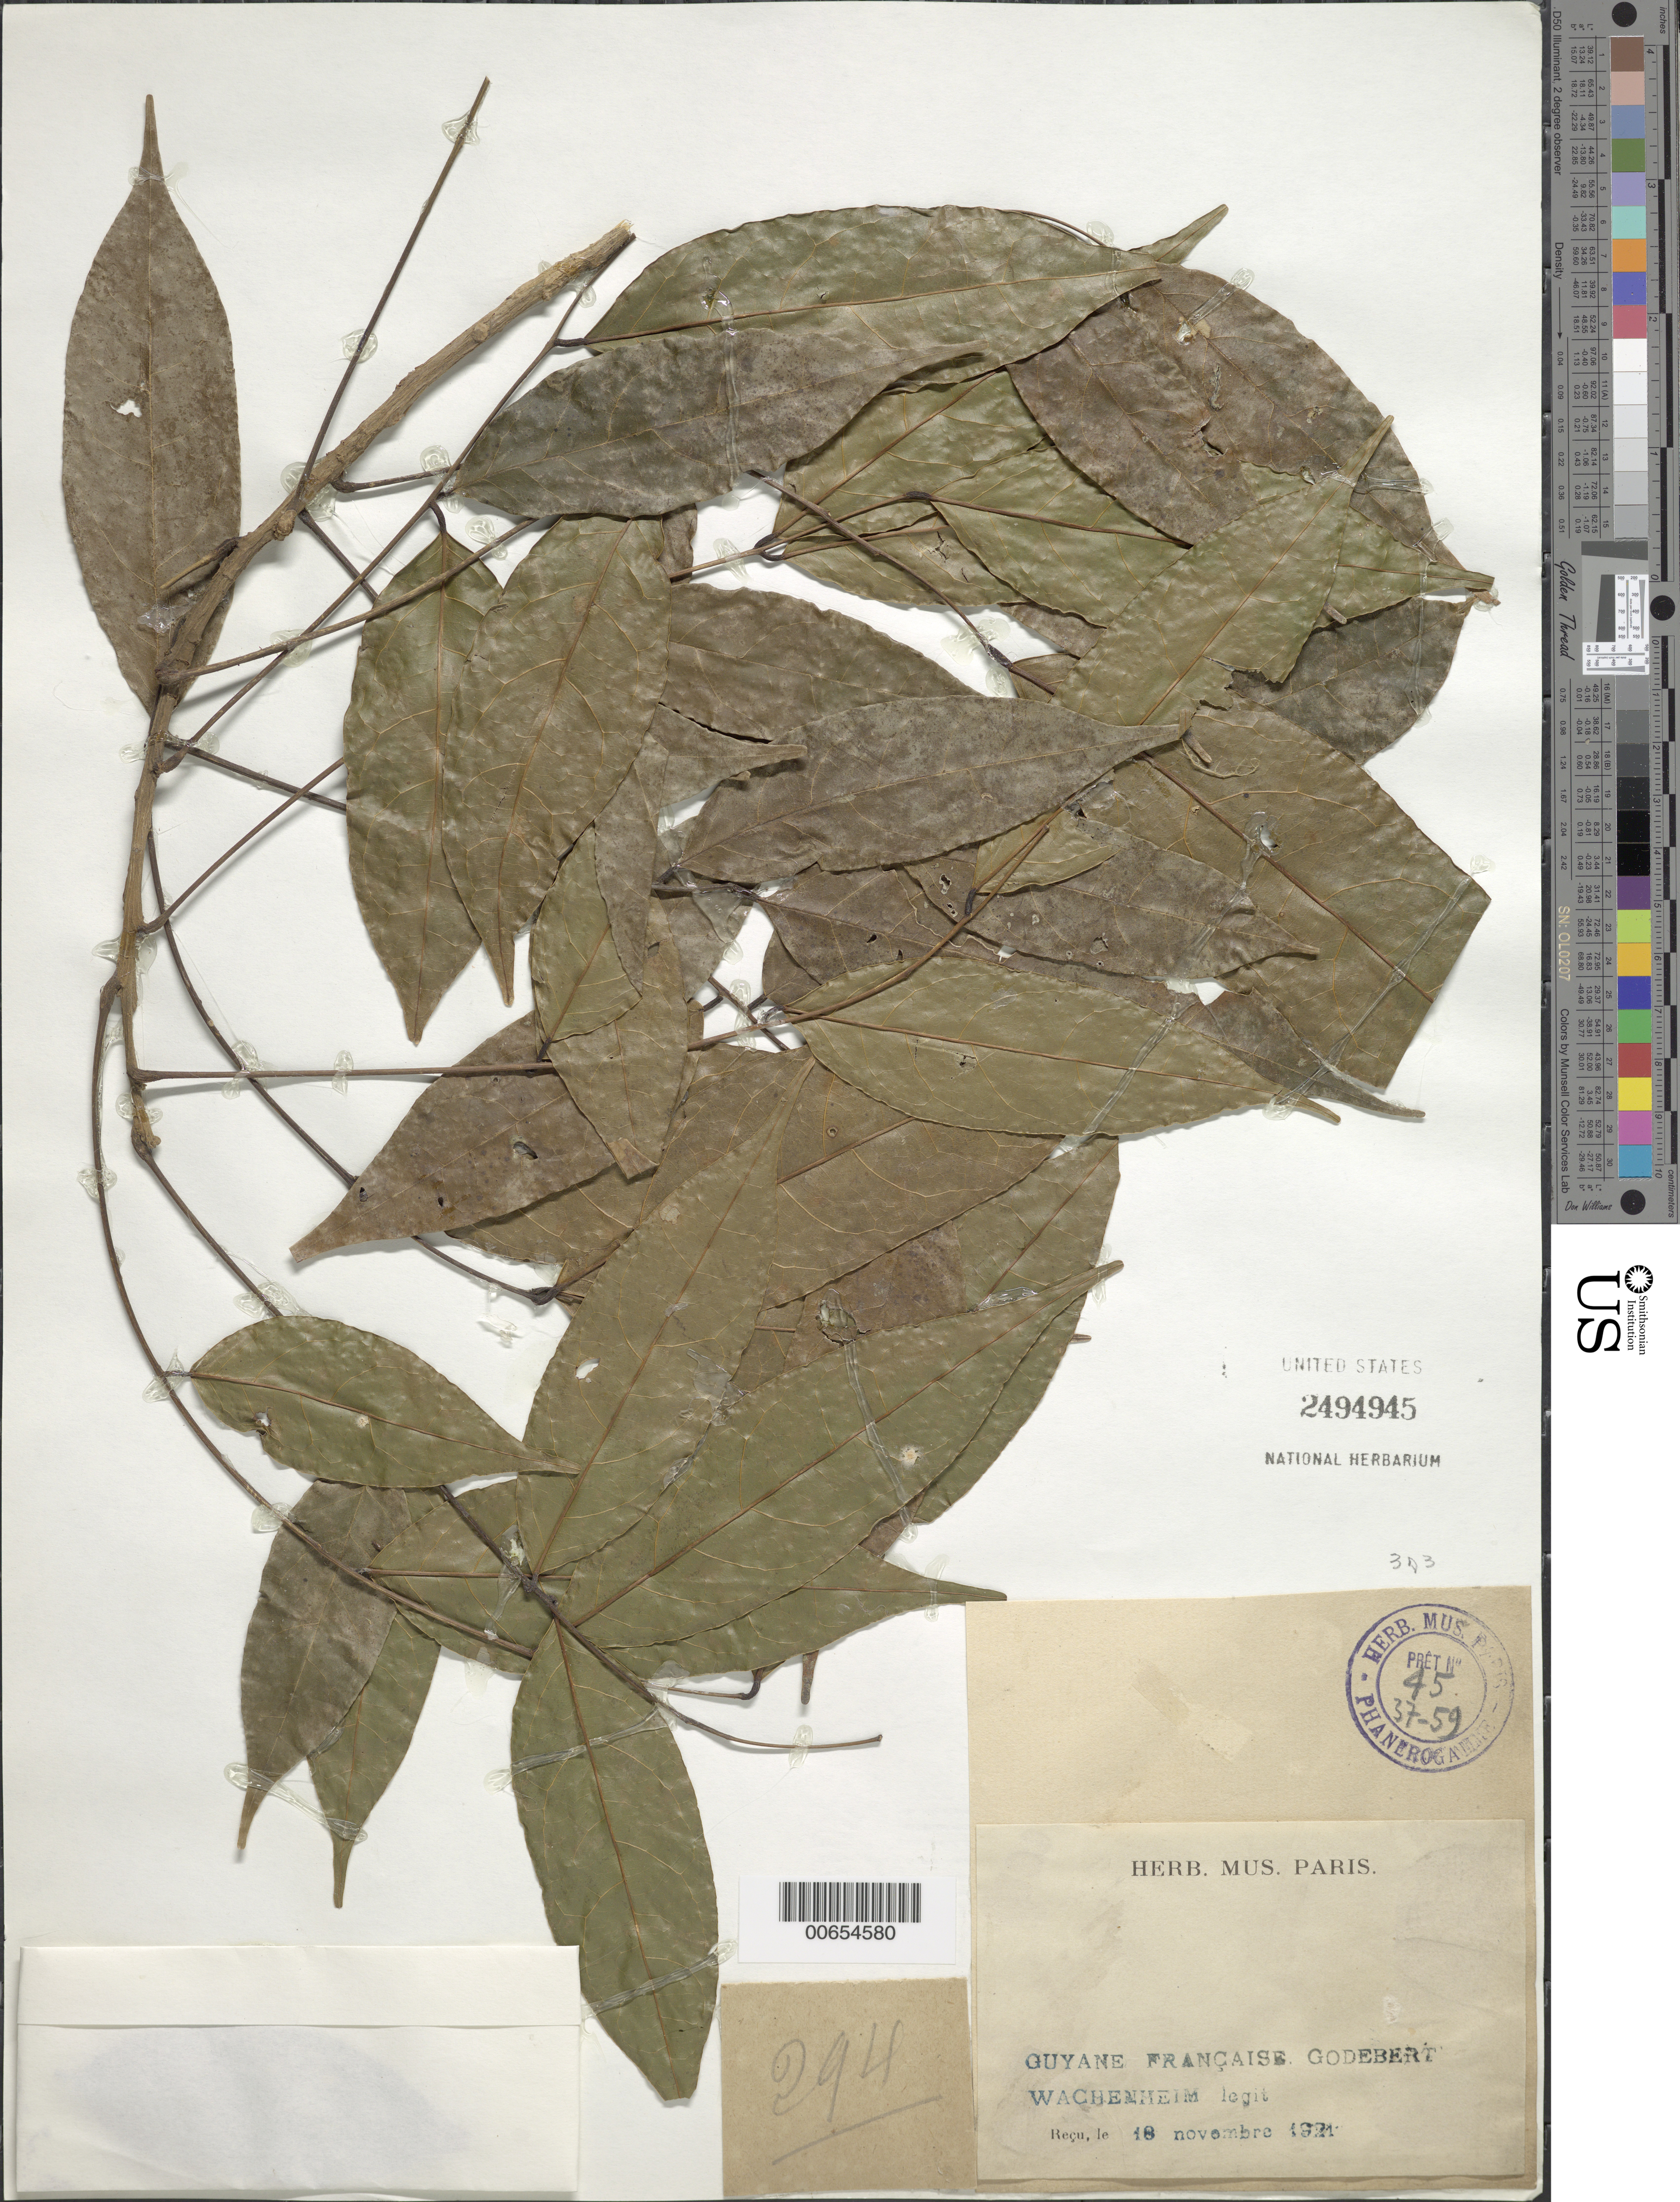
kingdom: Plantae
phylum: Tracheophyta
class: Magnoliopsida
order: Fabales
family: Fabaceae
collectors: G. Wachenheim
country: French Guiana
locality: Guyane Française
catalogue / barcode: US 2494945